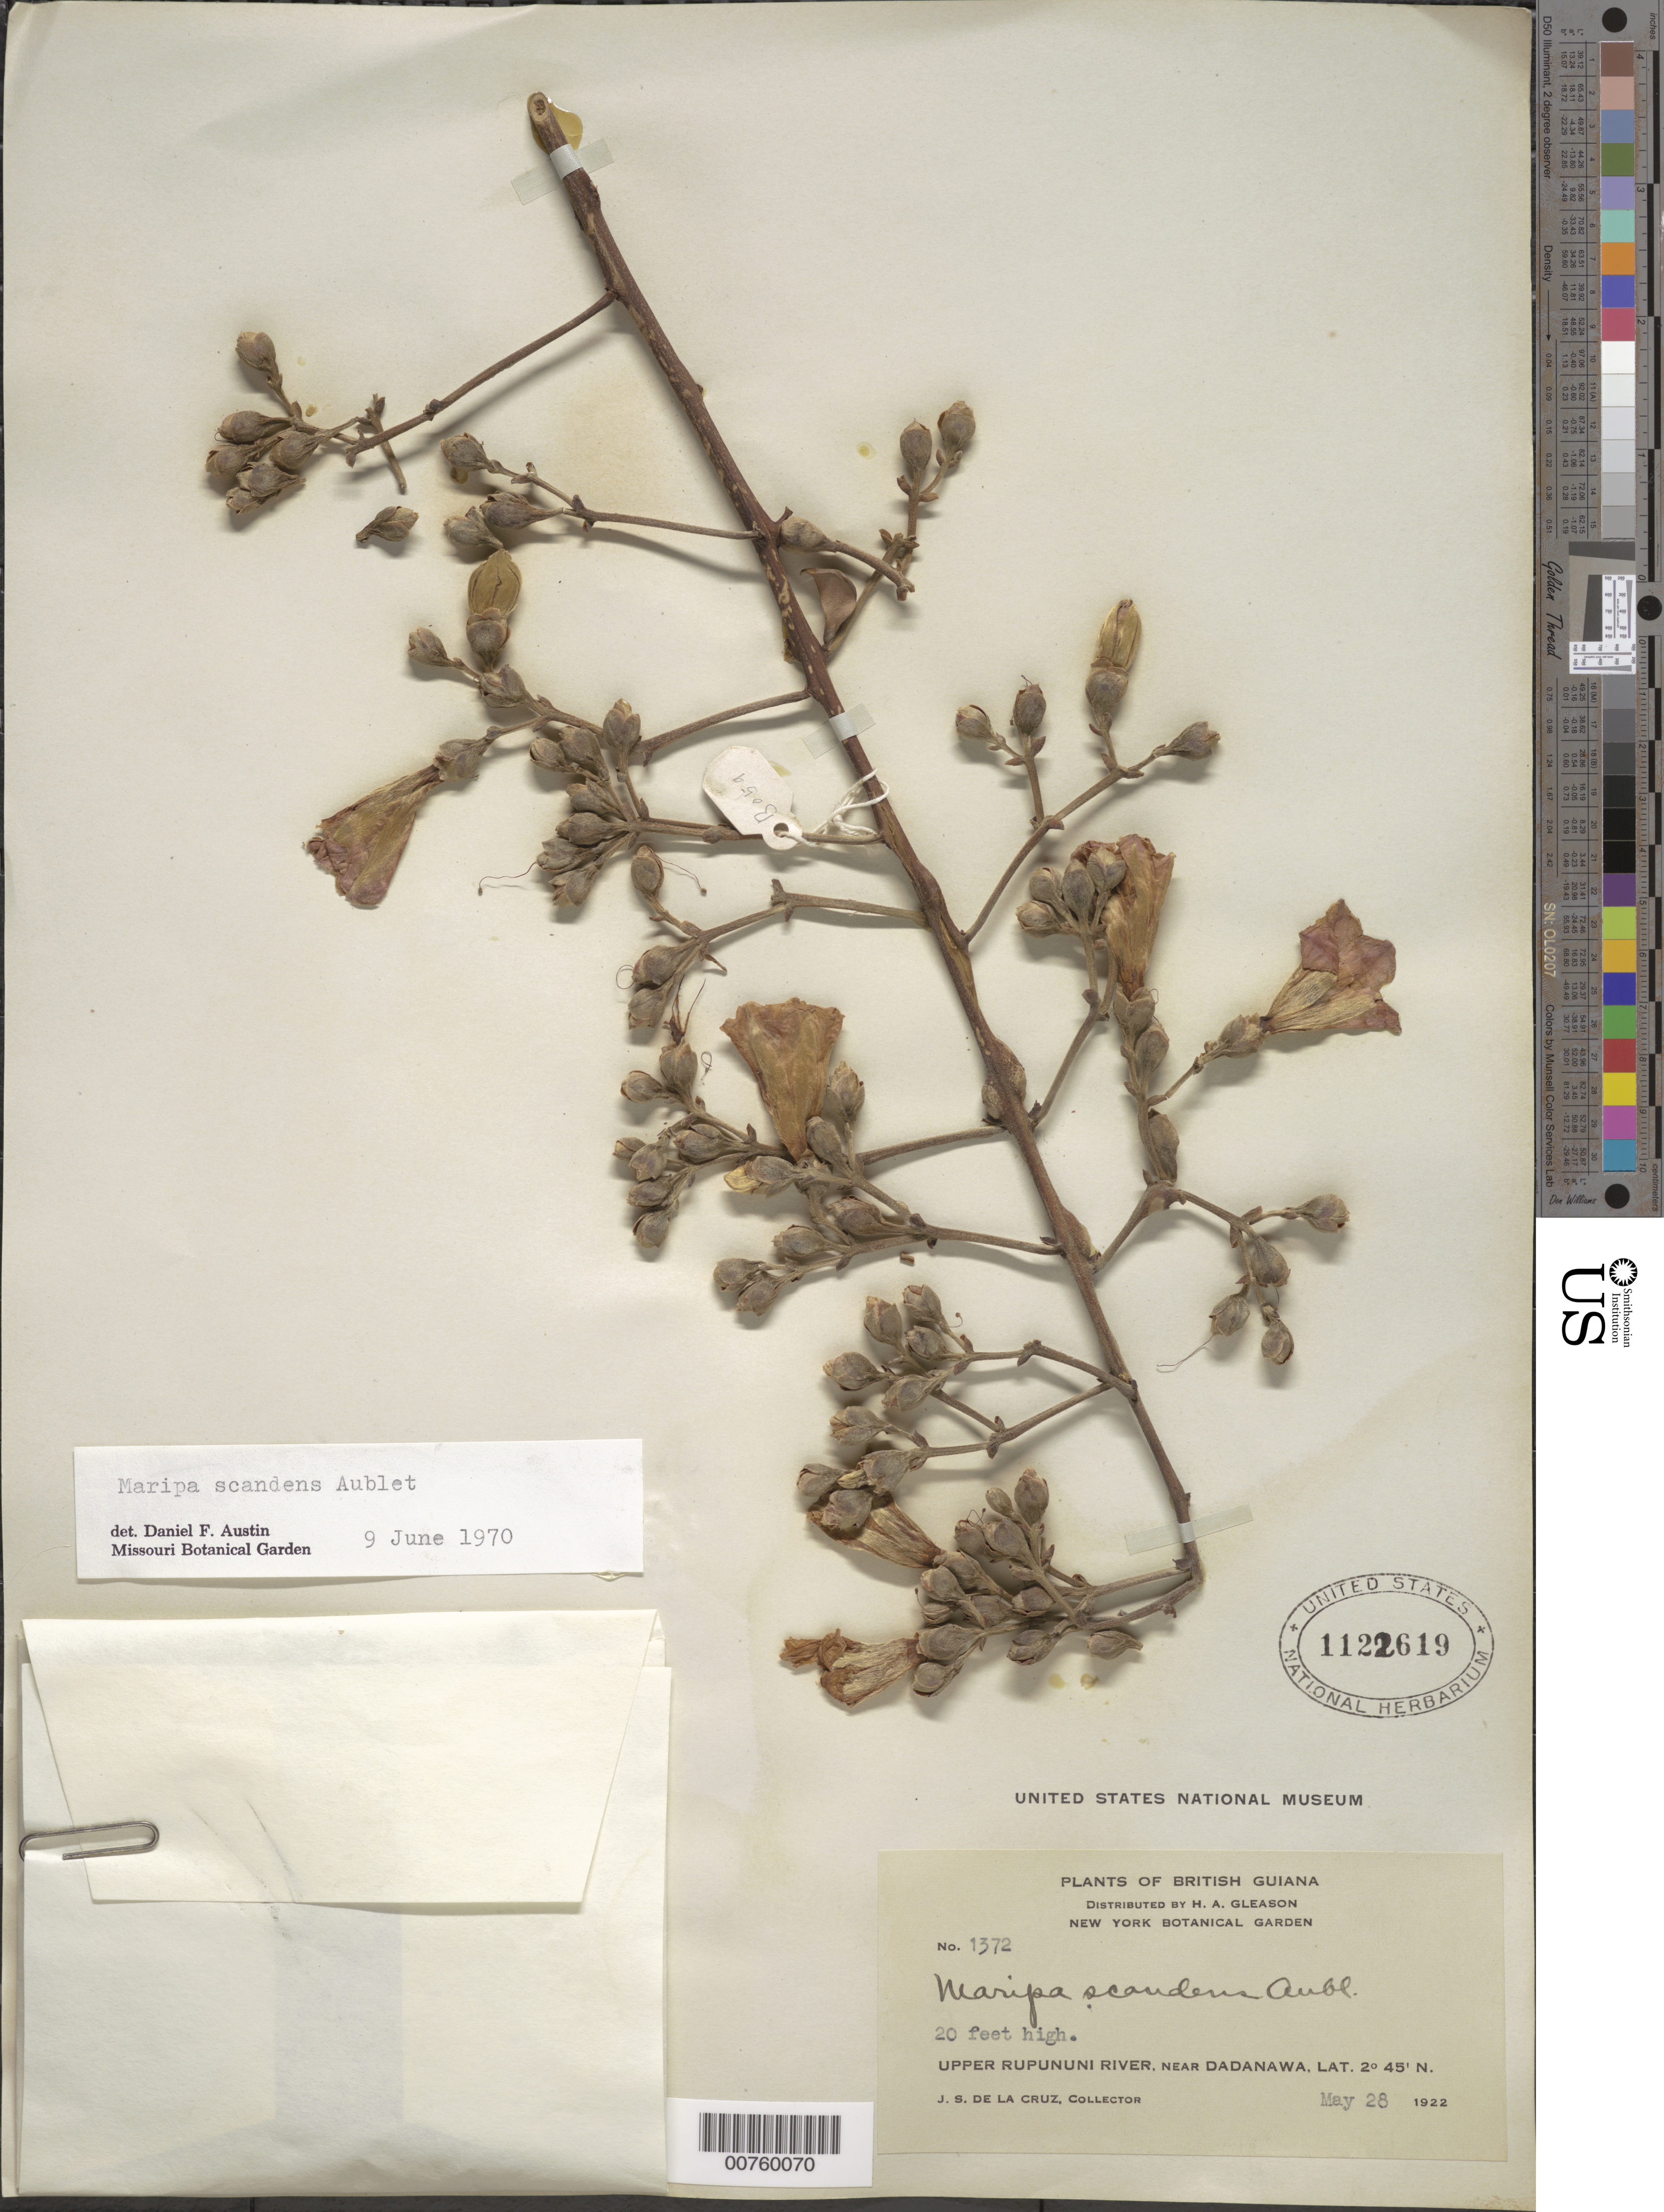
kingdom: Plantae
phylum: Tracheophyta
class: Magnoliopsida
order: Solanales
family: Convolvulaceae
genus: Maripa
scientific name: Maripa scandens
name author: Aubl.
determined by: Austin, D. F.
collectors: J. S. de la Cruz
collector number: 1372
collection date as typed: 28-May-22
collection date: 1922-05-28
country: Guyana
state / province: U. Takutu-U. Essequibo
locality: Dadanawa, vic., upper Rupununi R.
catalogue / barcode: US 1122619